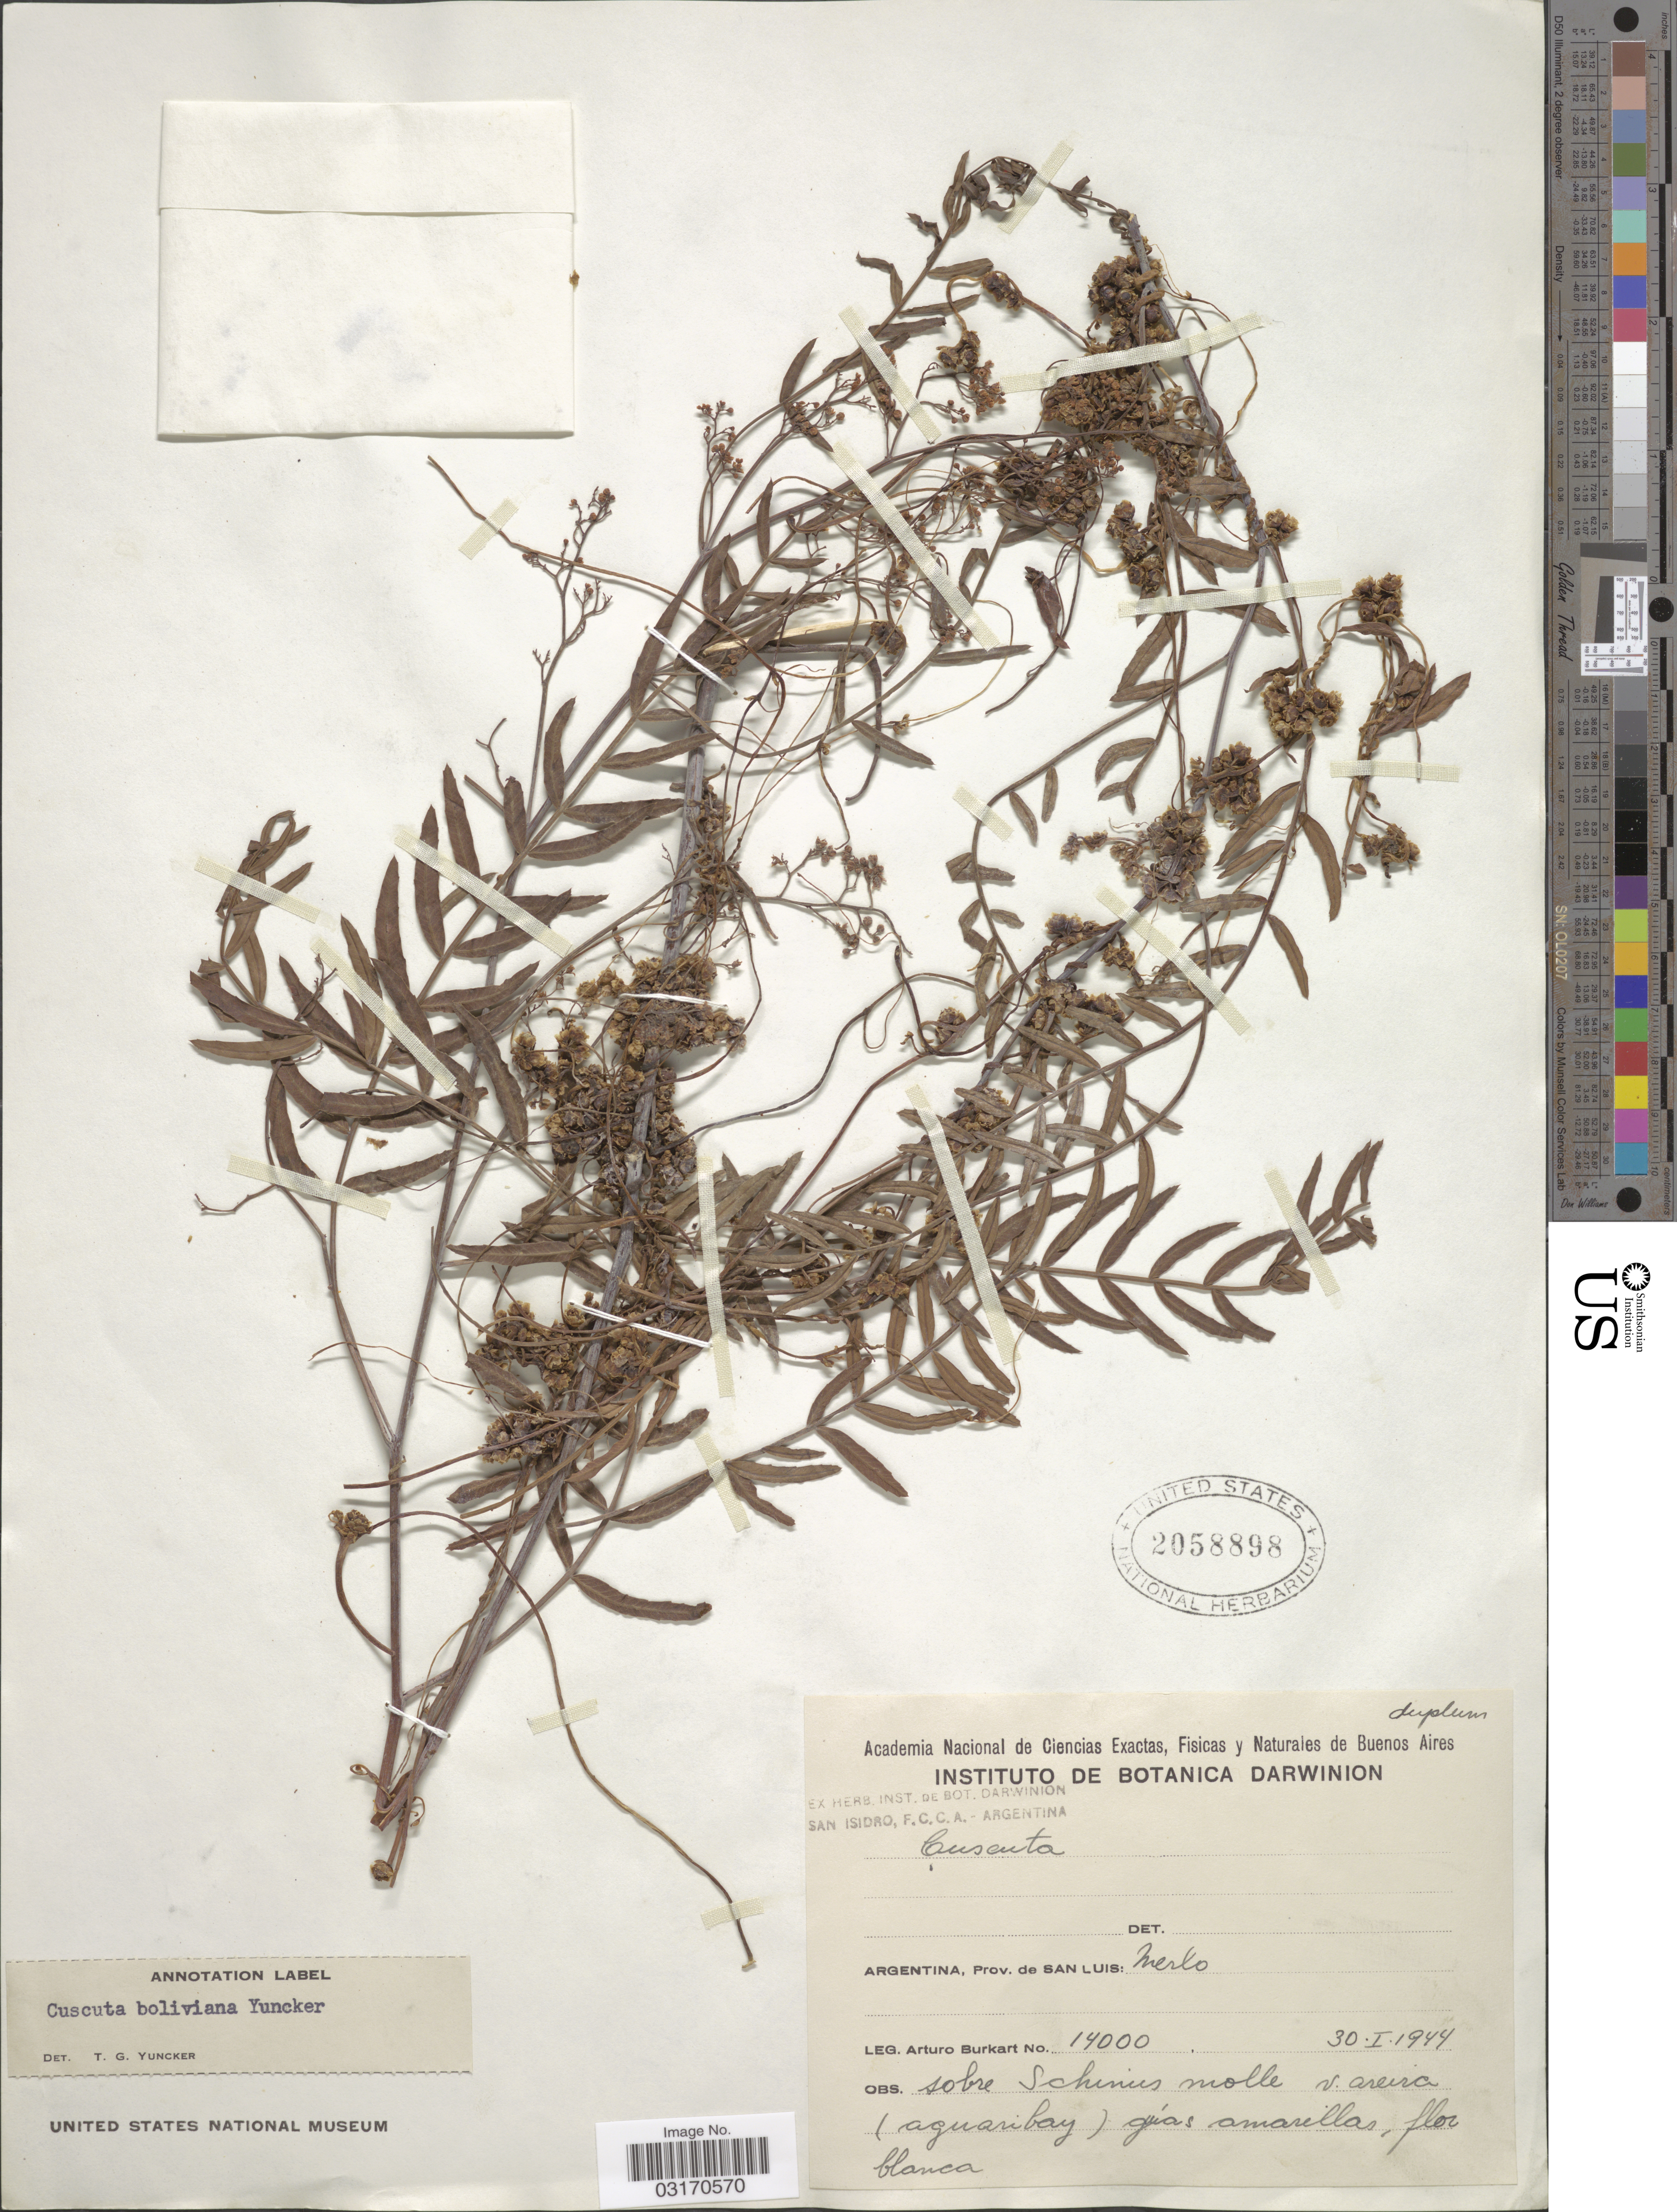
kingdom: Plantae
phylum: Tracheophyta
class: Magnoliopsida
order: Solanales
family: Convolvulaceae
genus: Cuscuta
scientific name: Cuscuta boliviana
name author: Yunck.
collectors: A. E. Burkart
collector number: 14000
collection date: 1944-01-30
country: Argentina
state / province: San Luis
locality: Merto.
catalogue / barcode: US 2058898